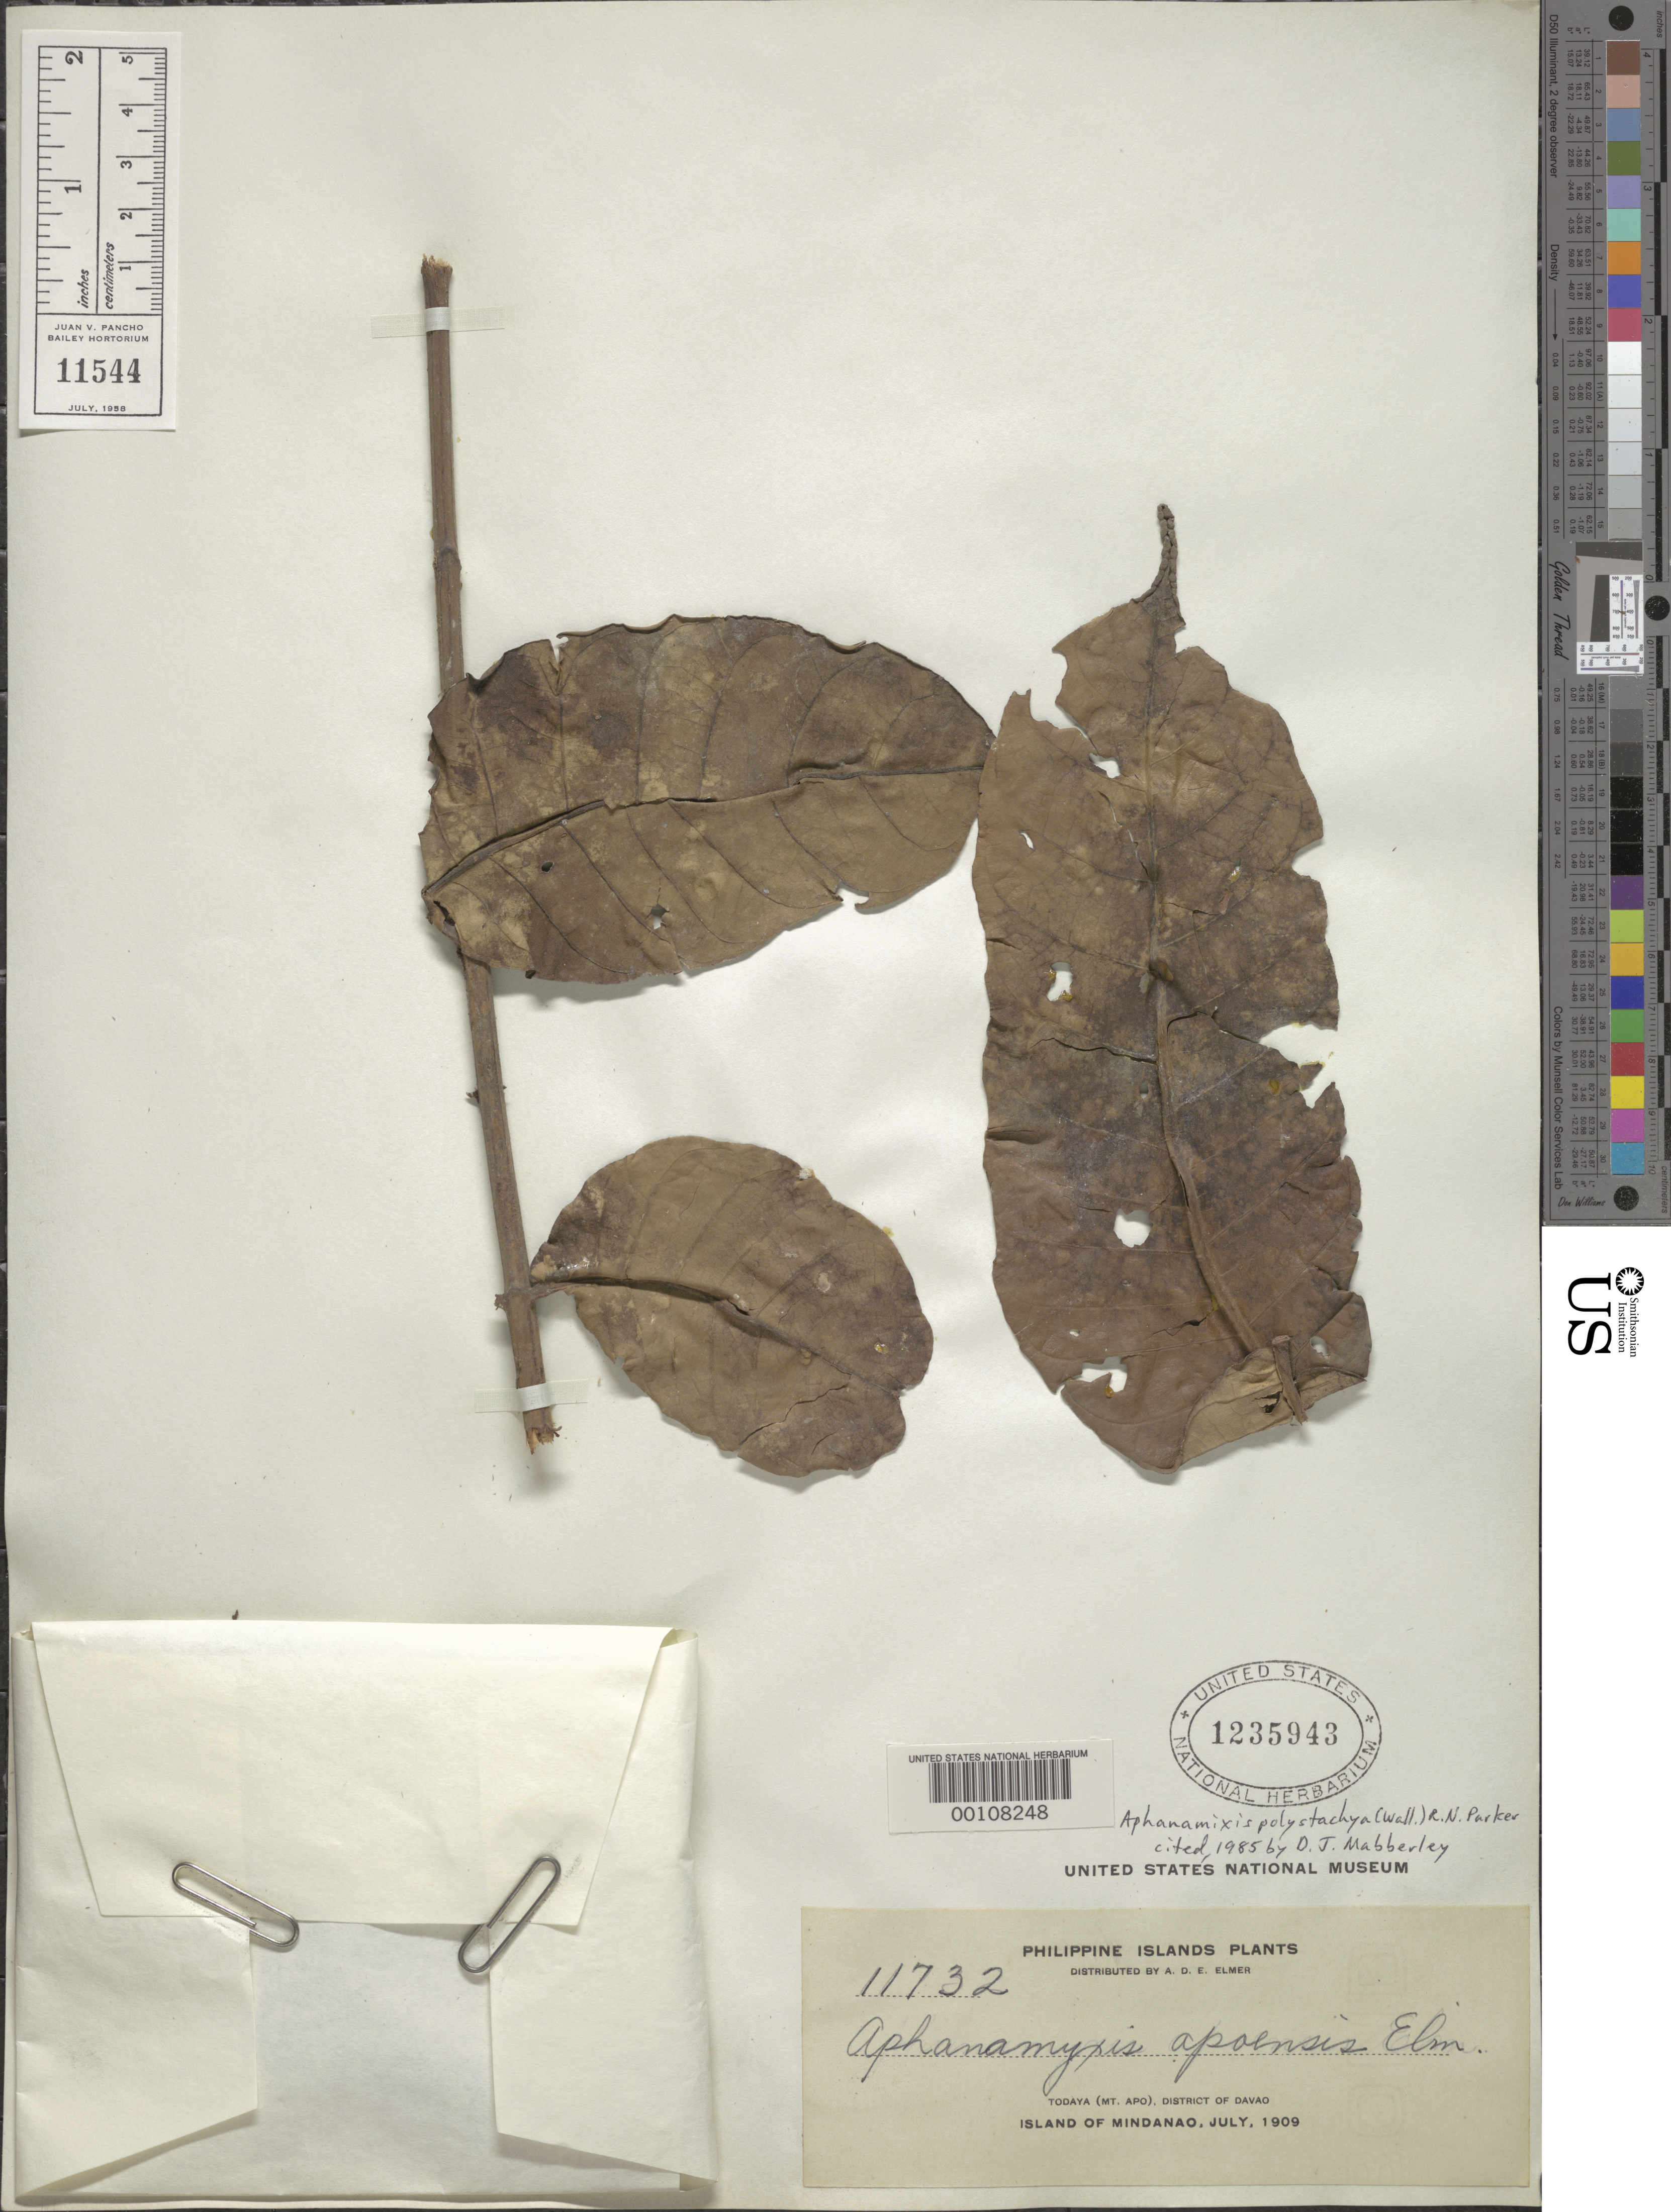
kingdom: Plantae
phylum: Tracheophyta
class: Magnoliopsida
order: Sapindales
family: Meliaceae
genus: Aphanamixis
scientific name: Aphanamixis polystachya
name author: (Wall.) R. Parker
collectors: A. D. E. Elmer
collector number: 11732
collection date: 1909-07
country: Philippines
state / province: Davao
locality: Todaya (Mt. Apo), District of Davao, Island of Mindanao.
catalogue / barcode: US 1235943